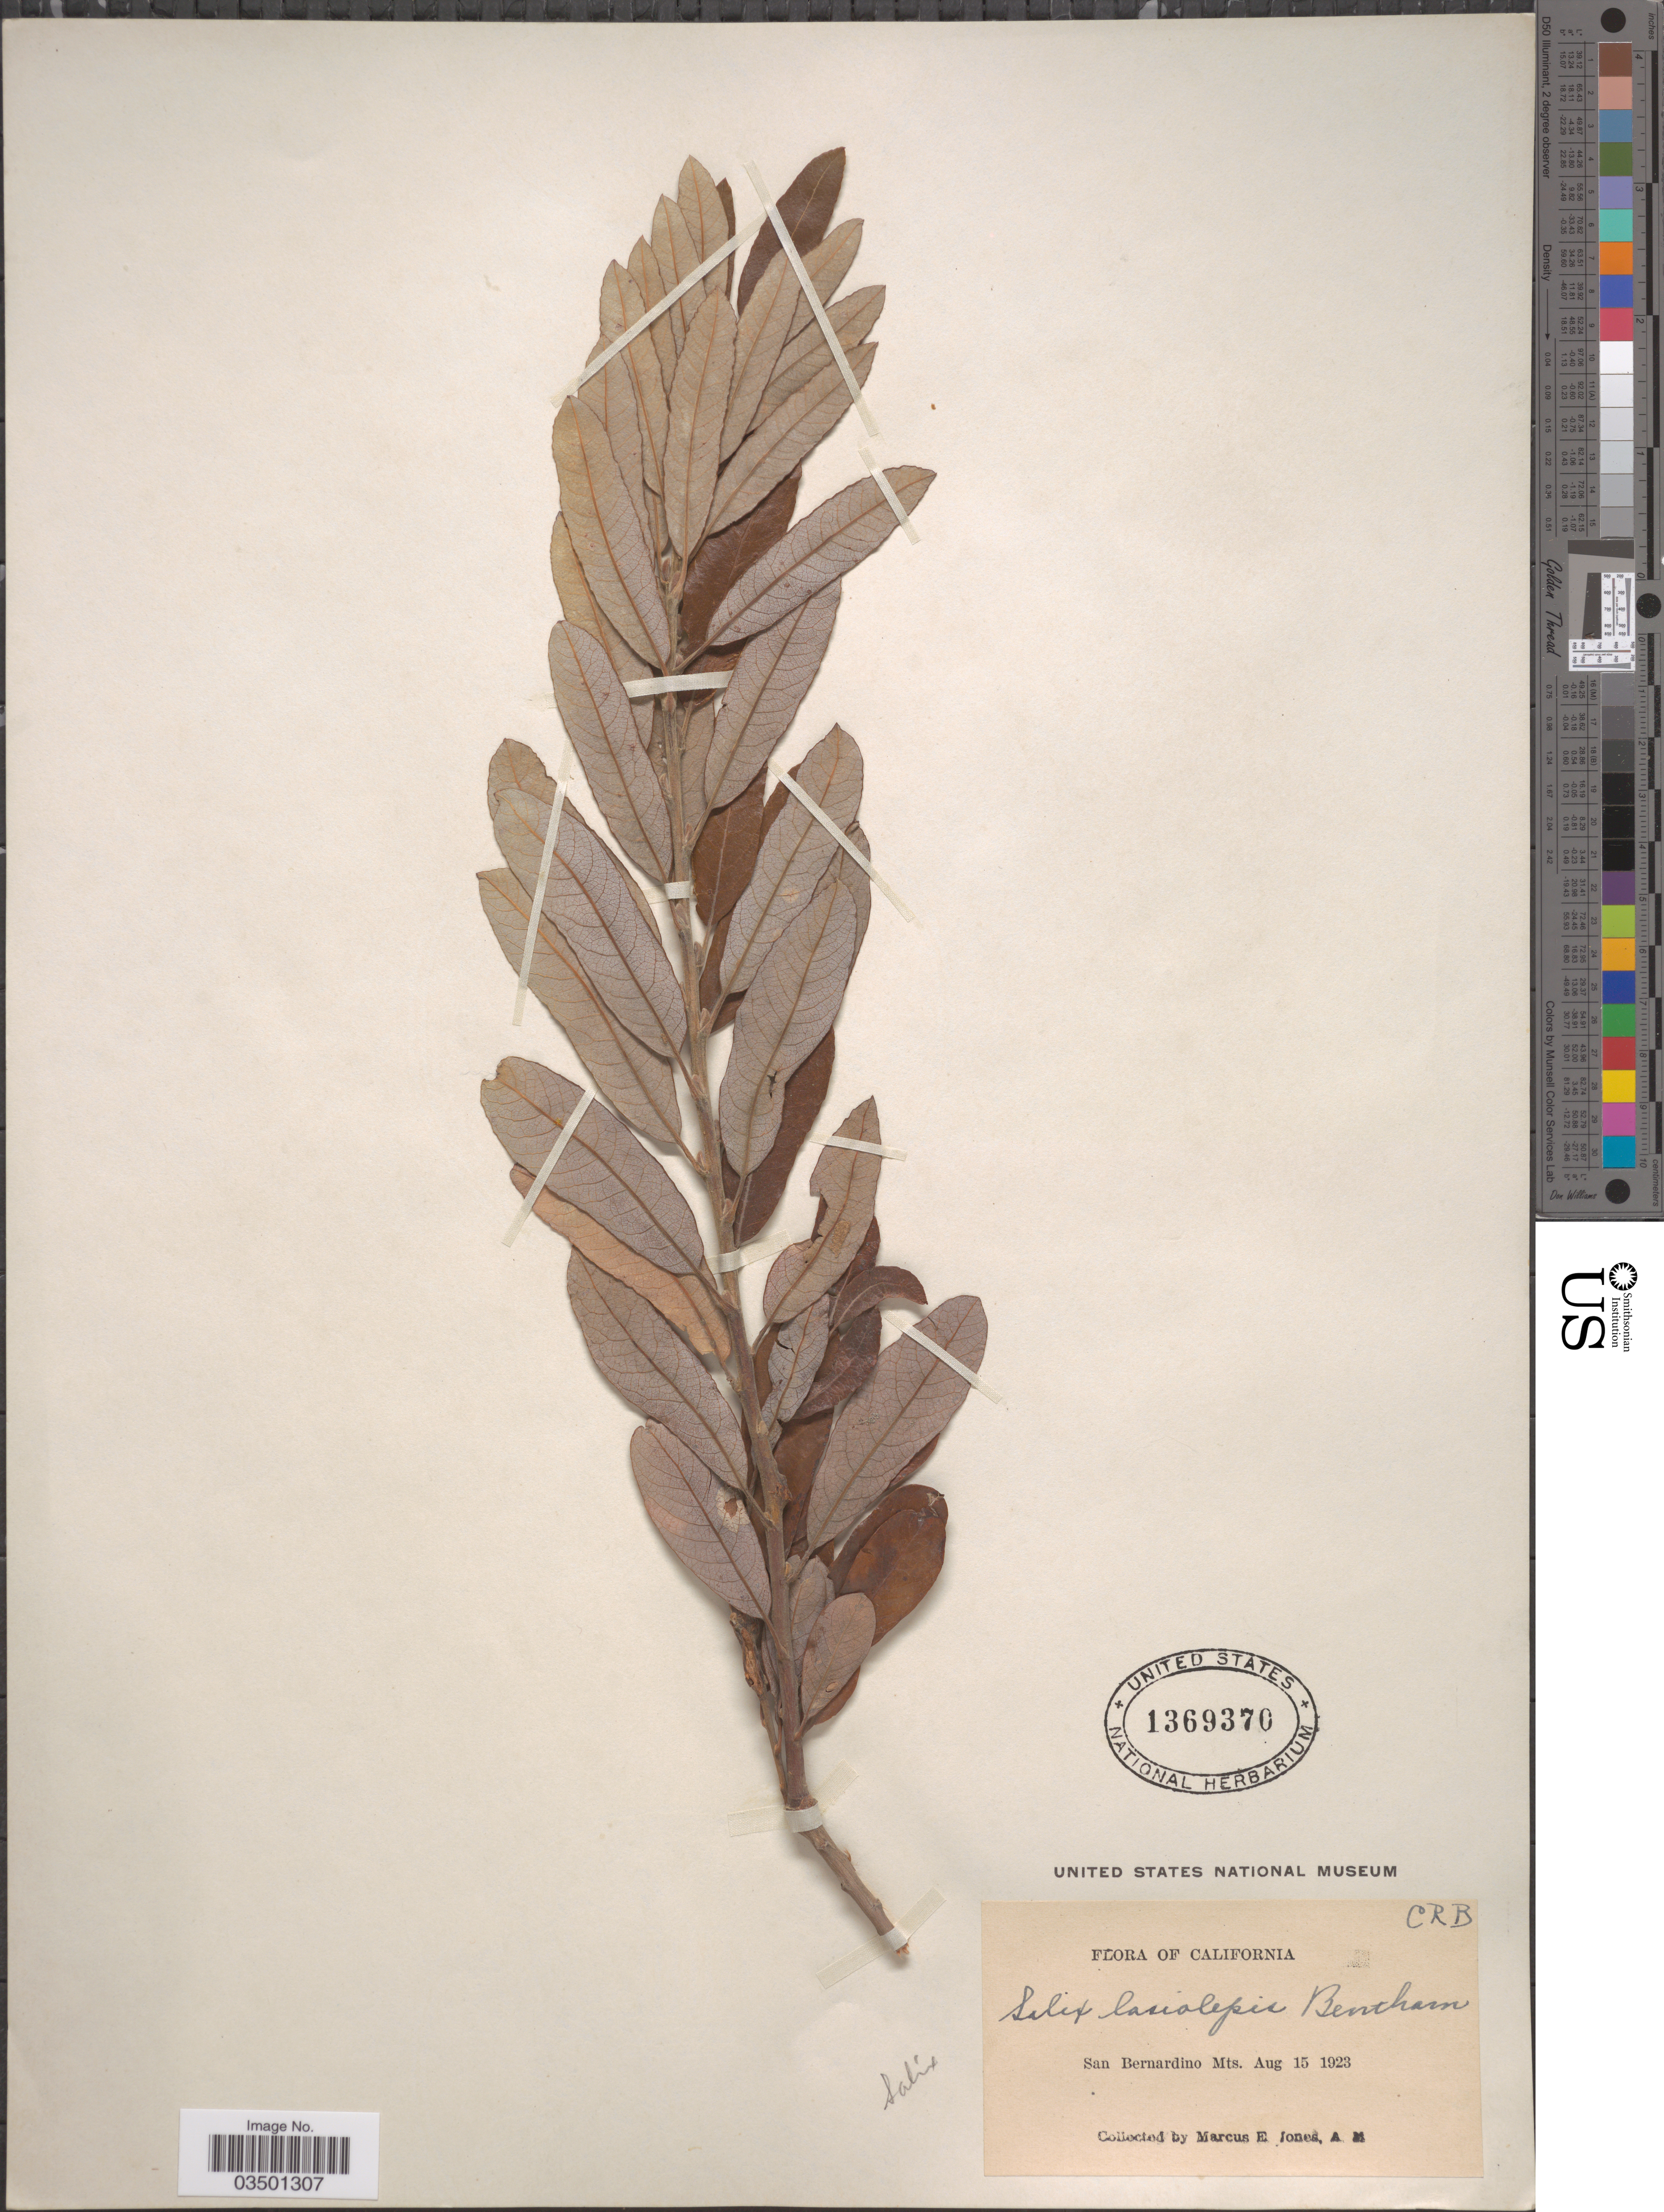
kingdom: Plantae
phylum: Tracheophyta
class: Magnoliopsida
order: Malpighiales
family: Salicaceae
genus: Salix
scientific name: Salix lasiolepis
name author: Benth.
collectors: M. E. Jones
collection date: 1923-08-15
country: United States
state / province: California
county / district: San Bernardino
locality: San Bernardino Mts.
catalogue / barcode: US 1369370